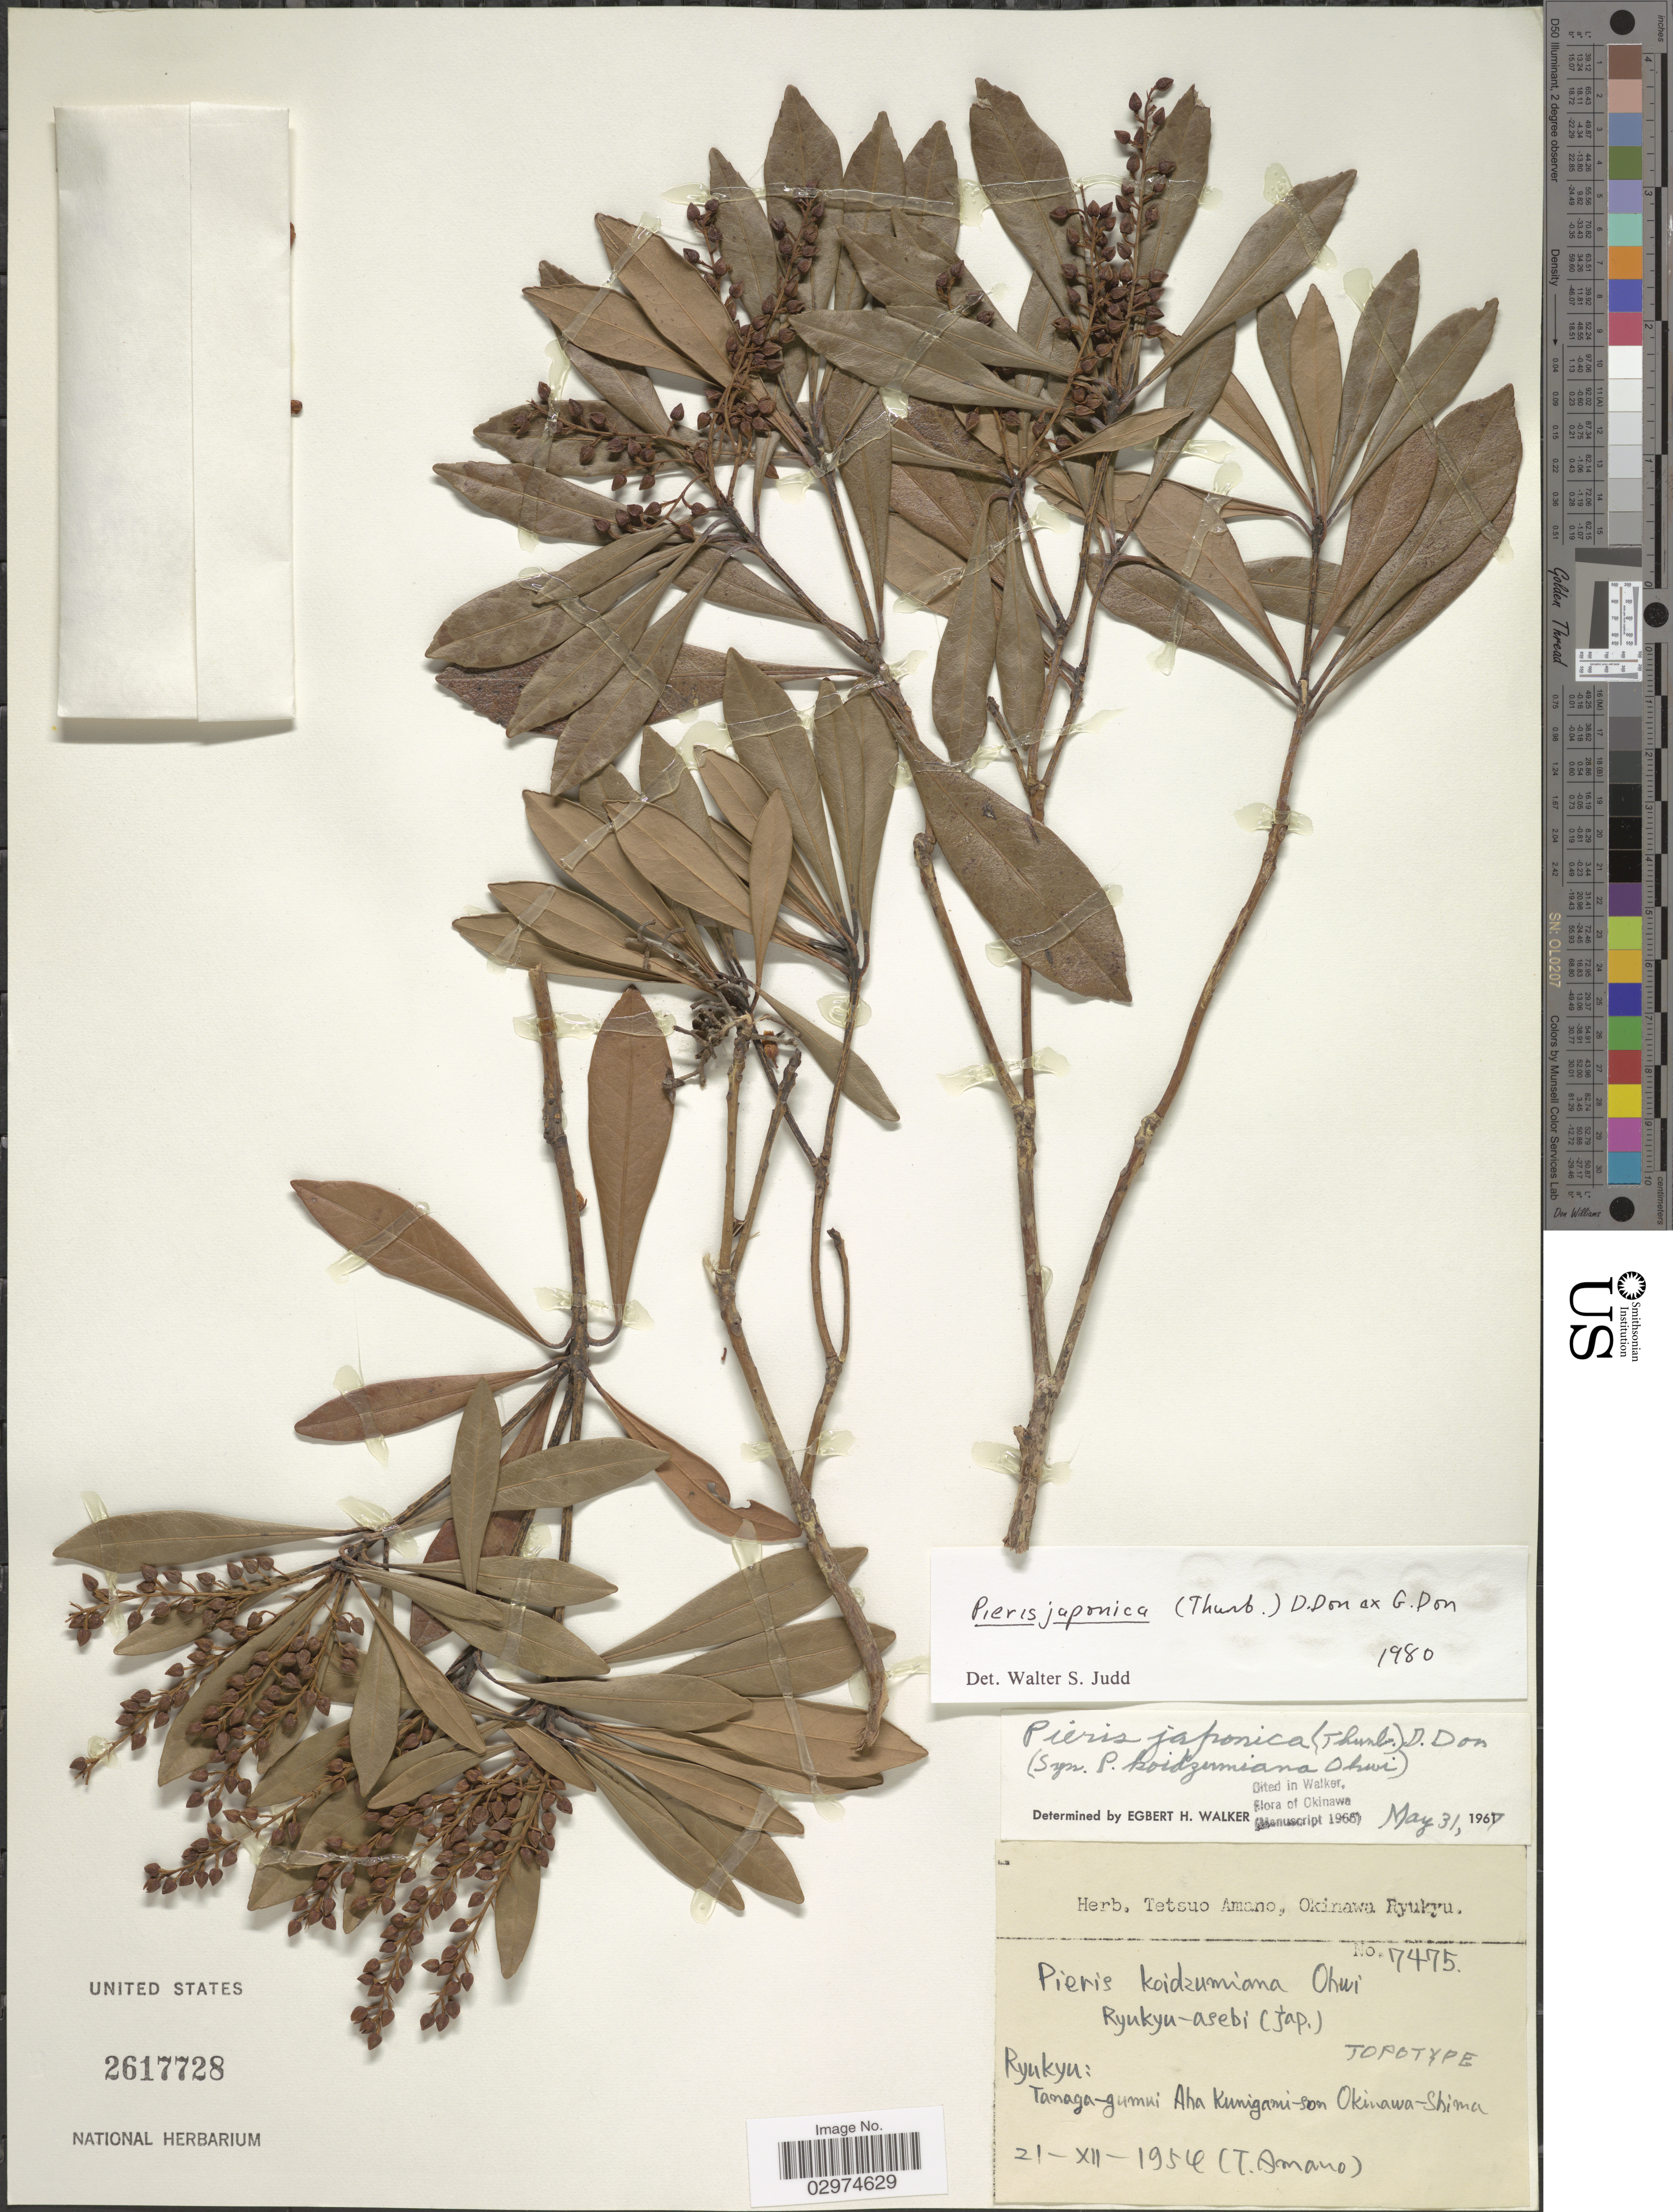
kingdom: Plantae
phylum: Tracheophyta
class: Magnoliopsida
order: Ericales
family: Ericaceae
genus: Pieris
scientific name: Pieris japonica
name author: (Thunb.) D. Don ex G. Don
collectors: T. Amano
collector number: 7475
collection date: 1954-12-21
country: Japan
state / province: Okinawa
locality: Ryukyu: Tanaga-gumni Aha Kunigami-son, Okinawa-Shima.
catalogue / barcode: US 2617728